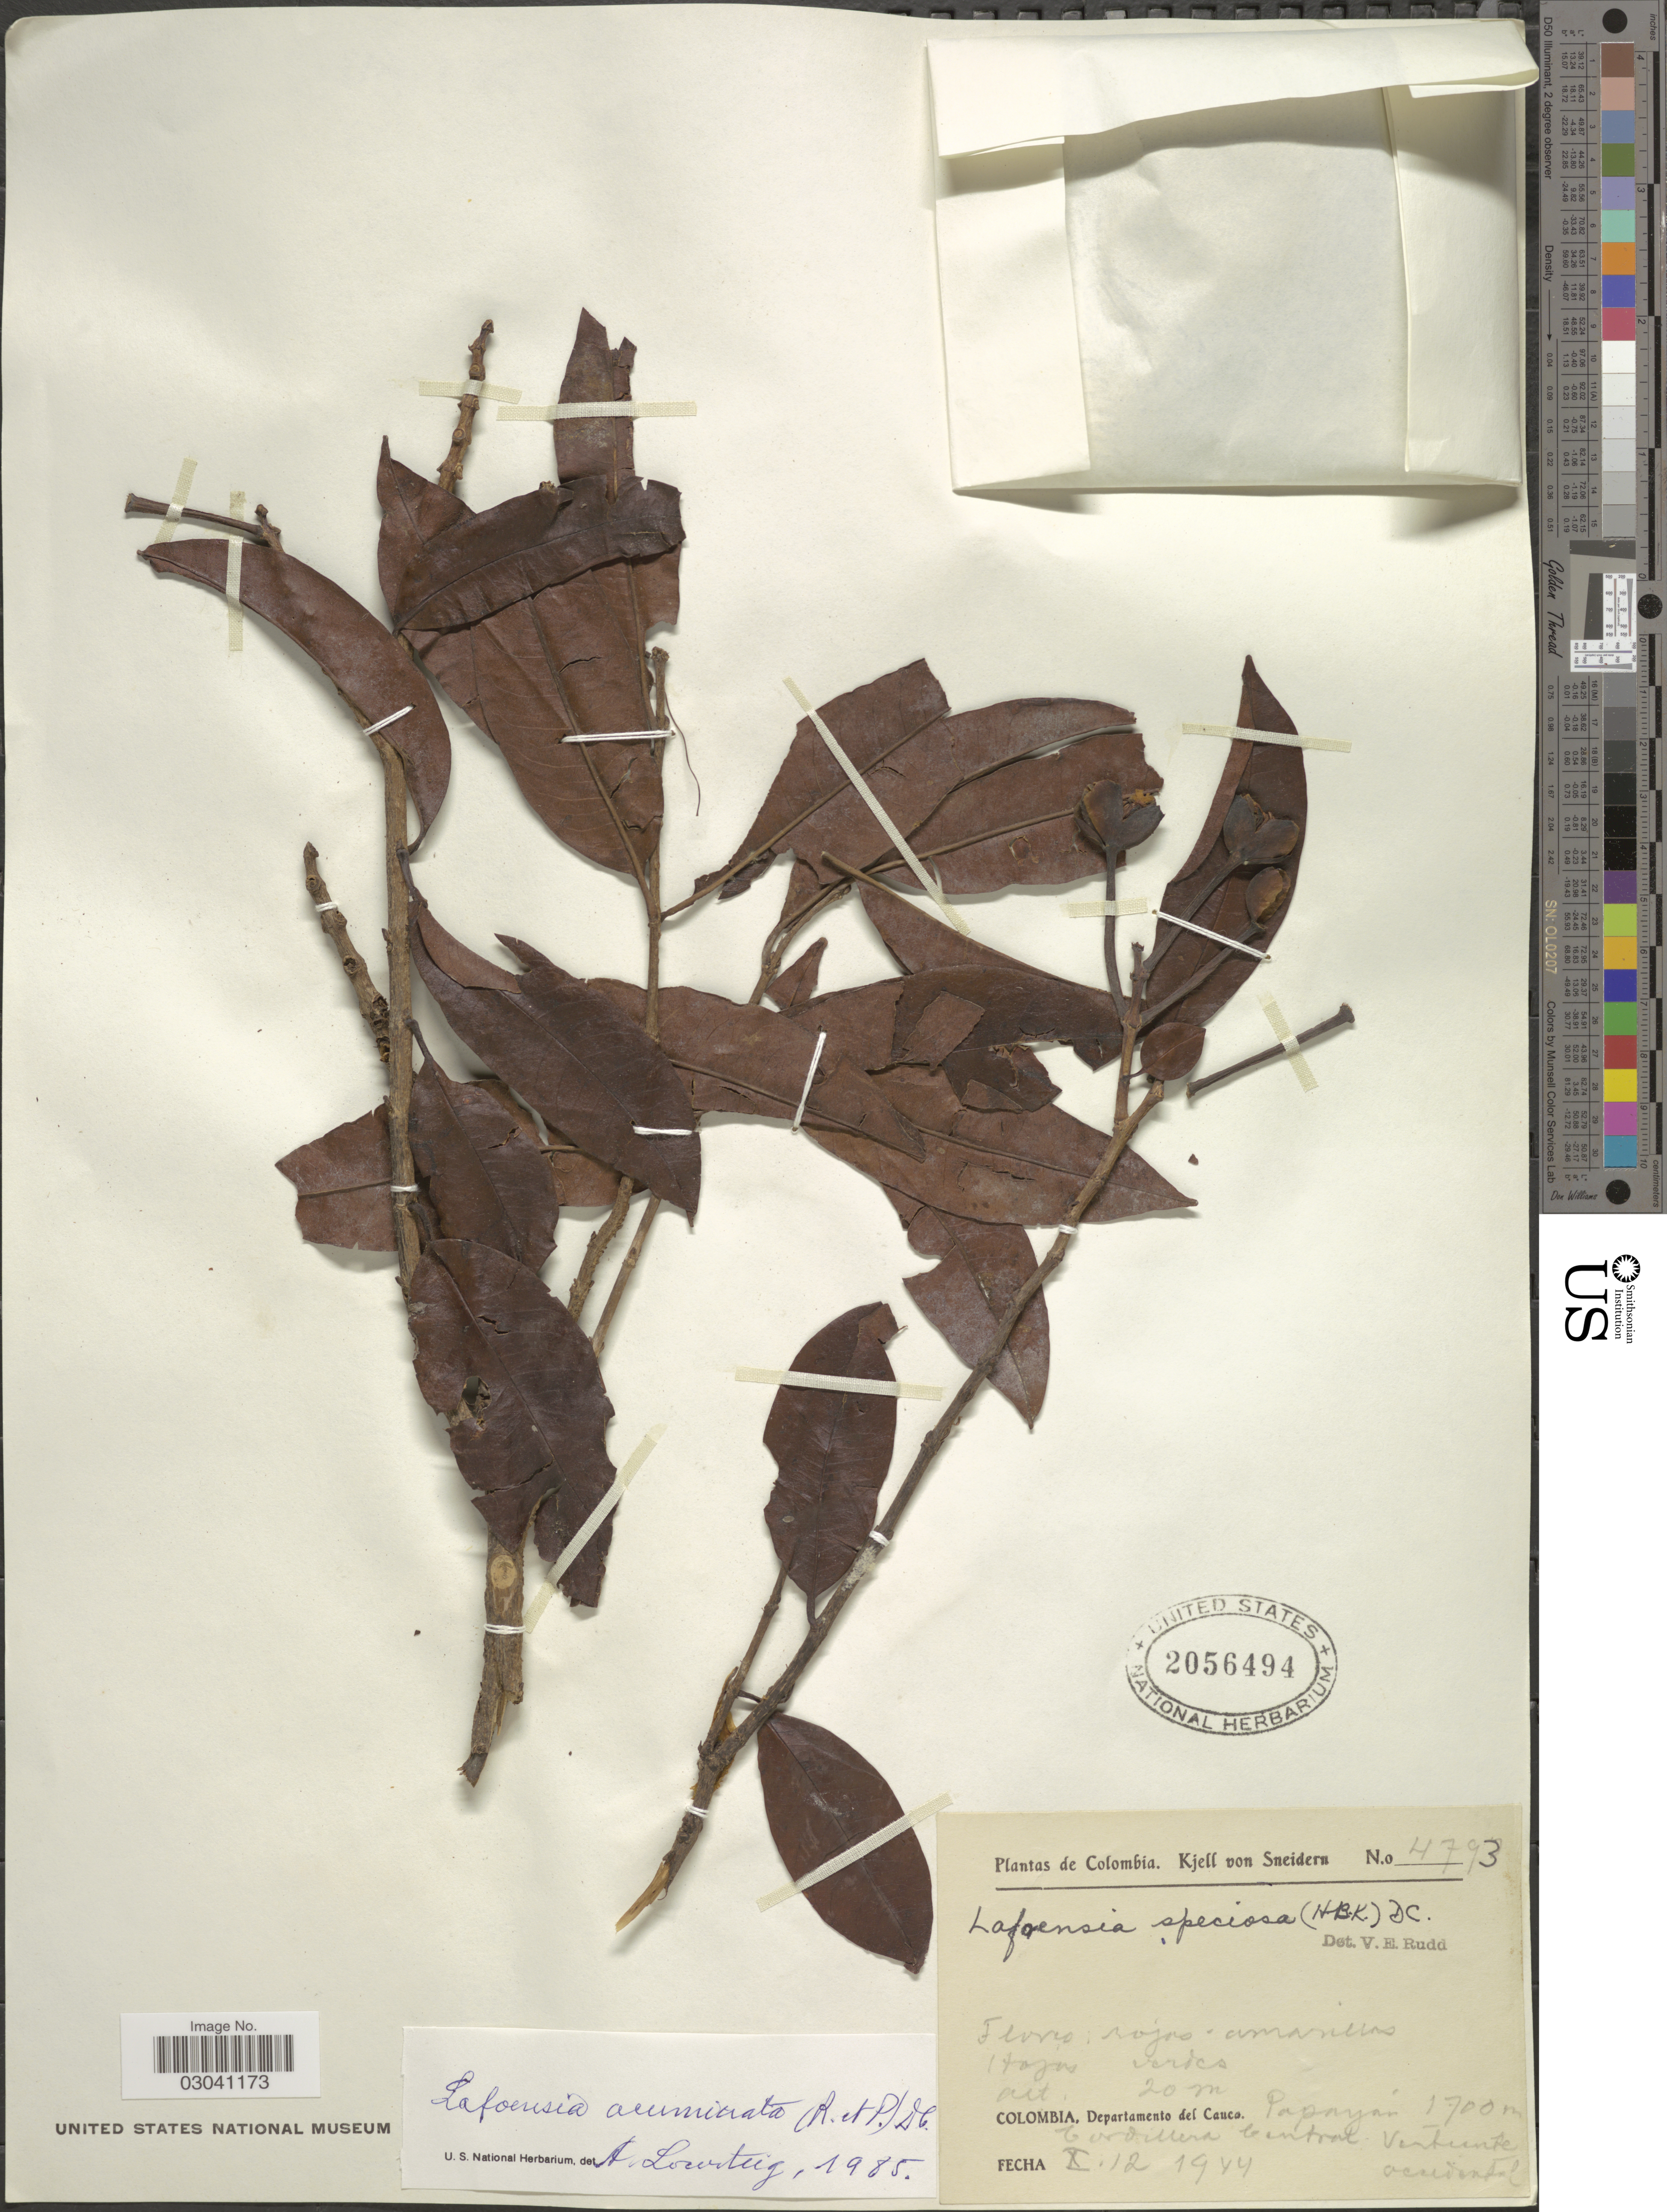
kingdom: Plantae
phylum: Tracheophyta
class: Magnoliopsida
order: Myrtales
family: Lythraceae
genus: Lafoensia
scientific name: Lafoensia acuminata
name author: (Ruiz & Pav.) DC.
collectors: K. von Sneidern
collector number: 4793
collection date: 1944-10-12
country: Colombia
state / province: Cauca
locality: Departamento del Cauca. Popayán, Cordillera Central Vertiente occidental.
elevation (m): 1700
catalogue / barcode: US 2056494